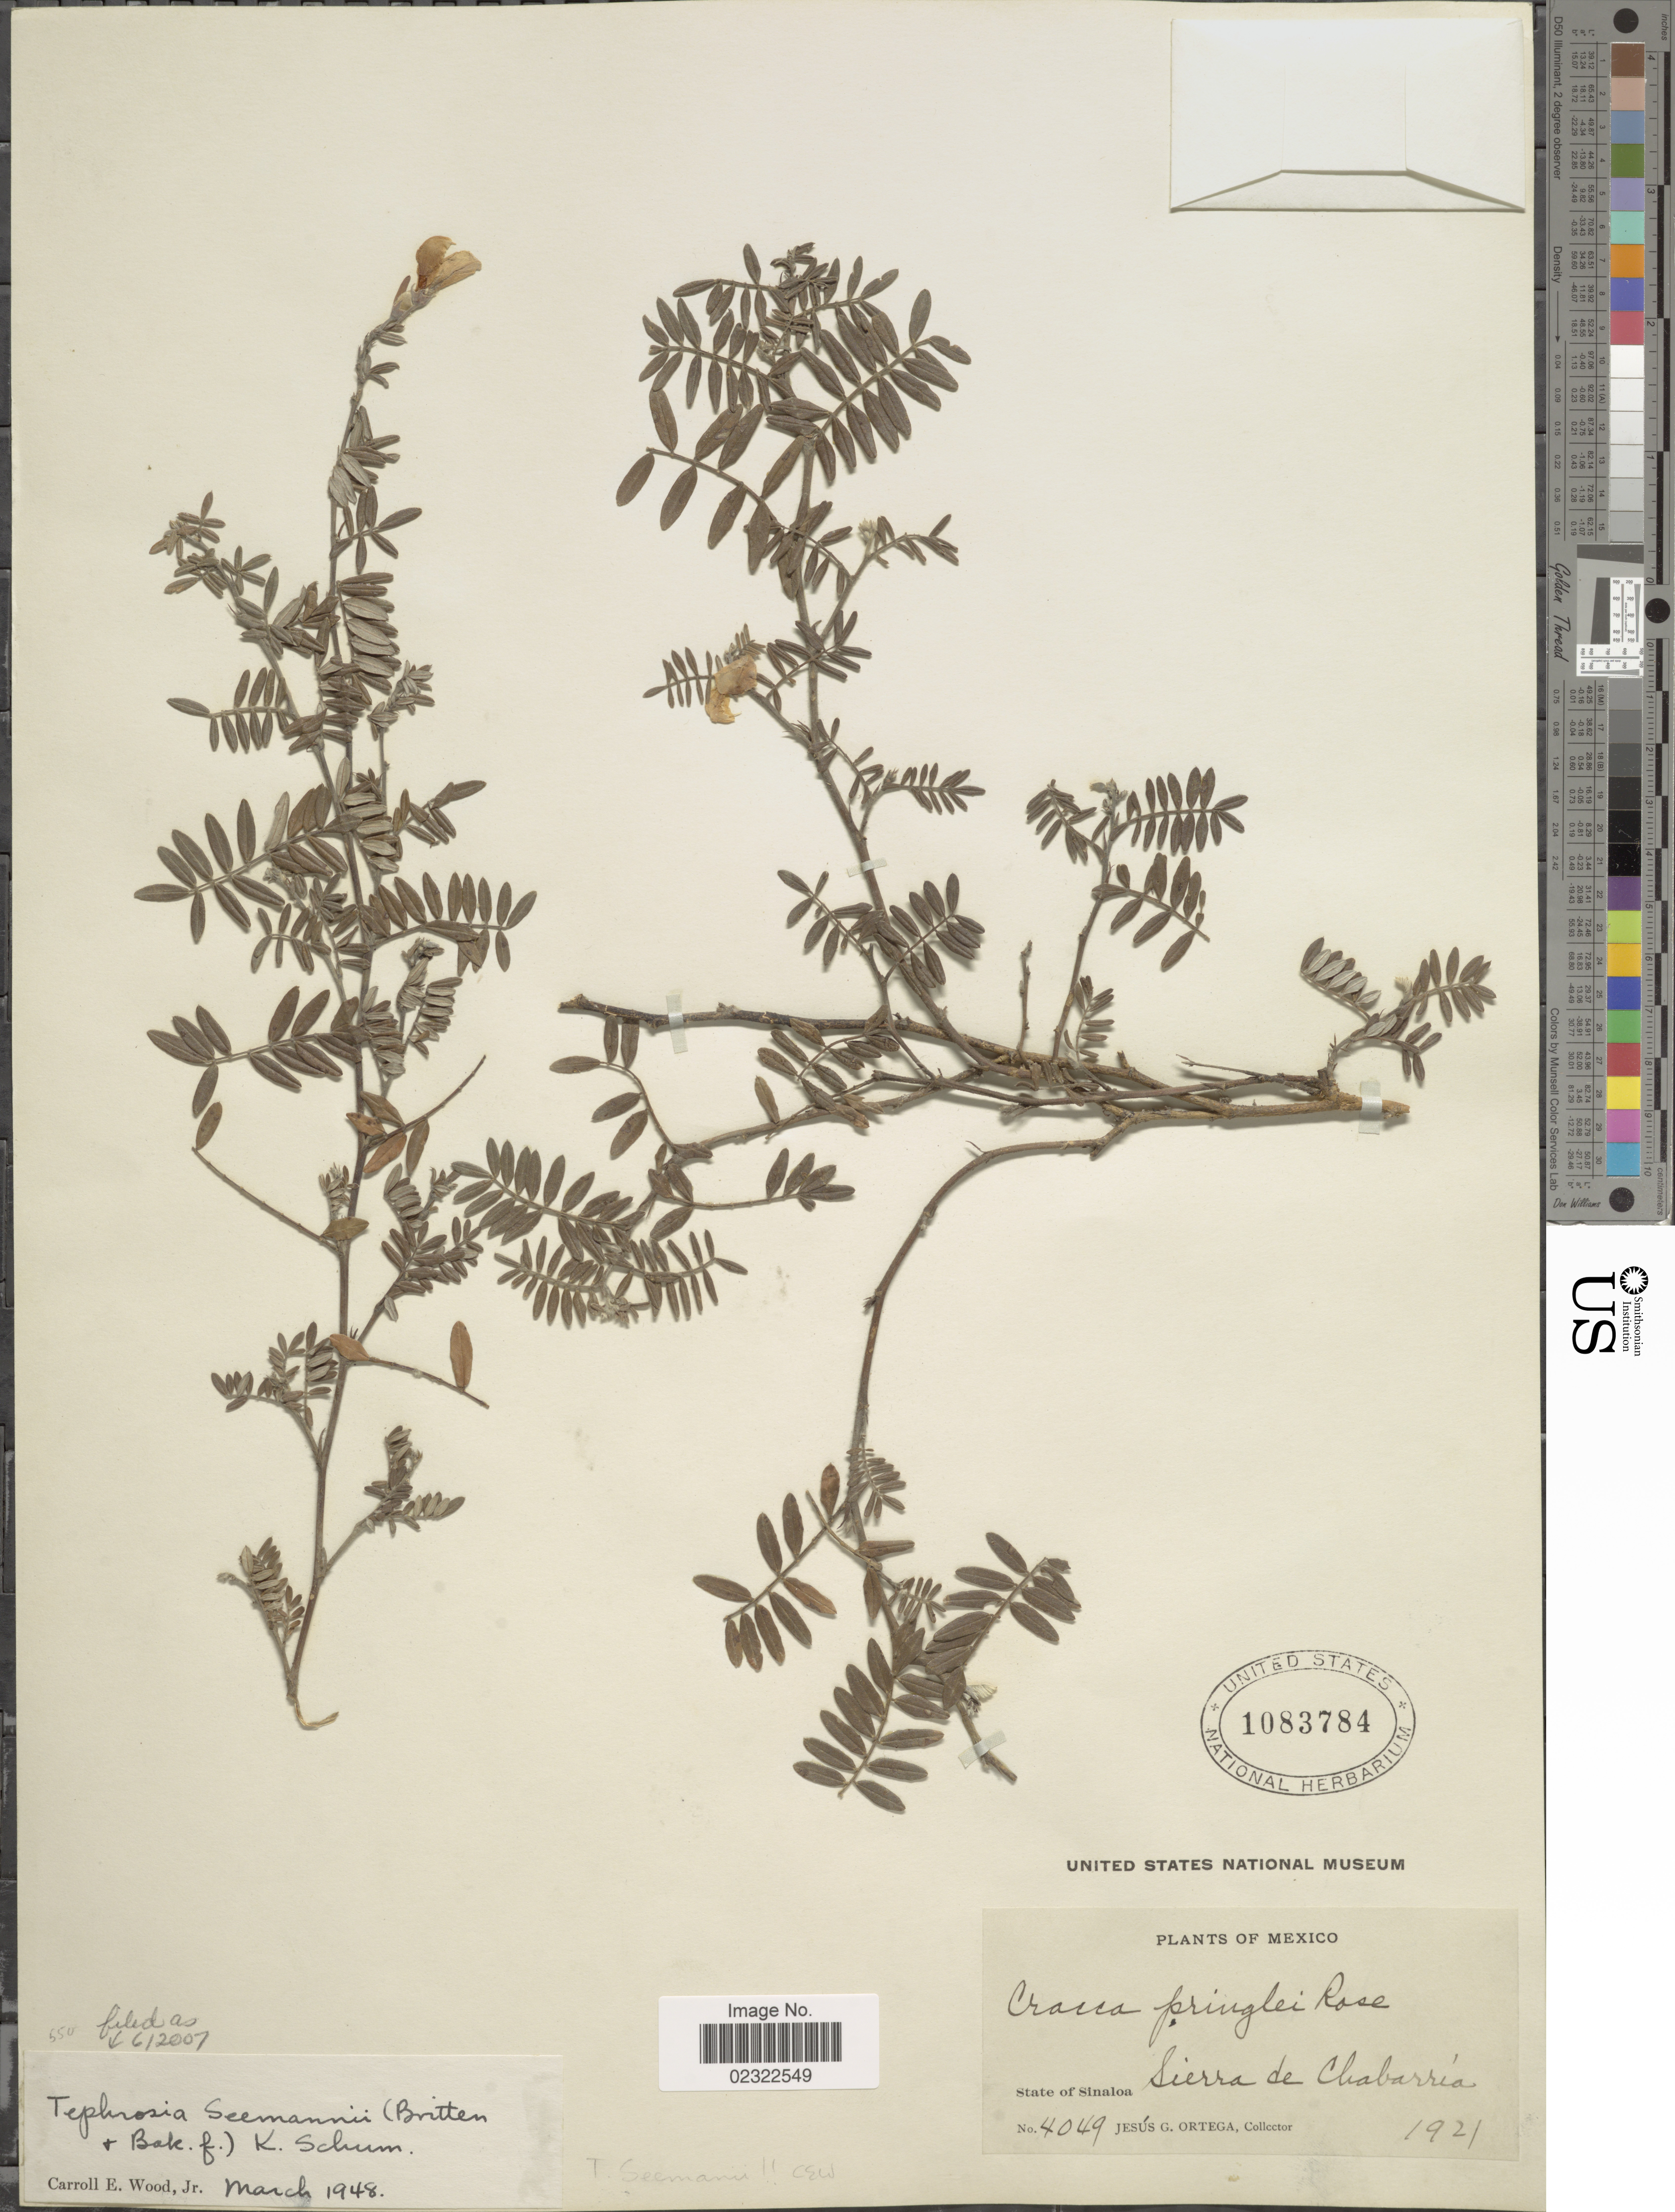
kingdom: Plantae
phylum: Tracheophyta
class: Magnoliopsida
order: Fabales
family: Fabaceae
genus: Tephrosia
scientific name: Tephrosia seemannii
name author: (Britten & Baker f.) K. Schum.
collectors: J. Ortega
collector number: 4049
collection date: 1921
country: Mexico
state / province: Sinaloa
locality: State of Sinaloa, Sierra de Chabarria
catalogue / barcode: US 1083784